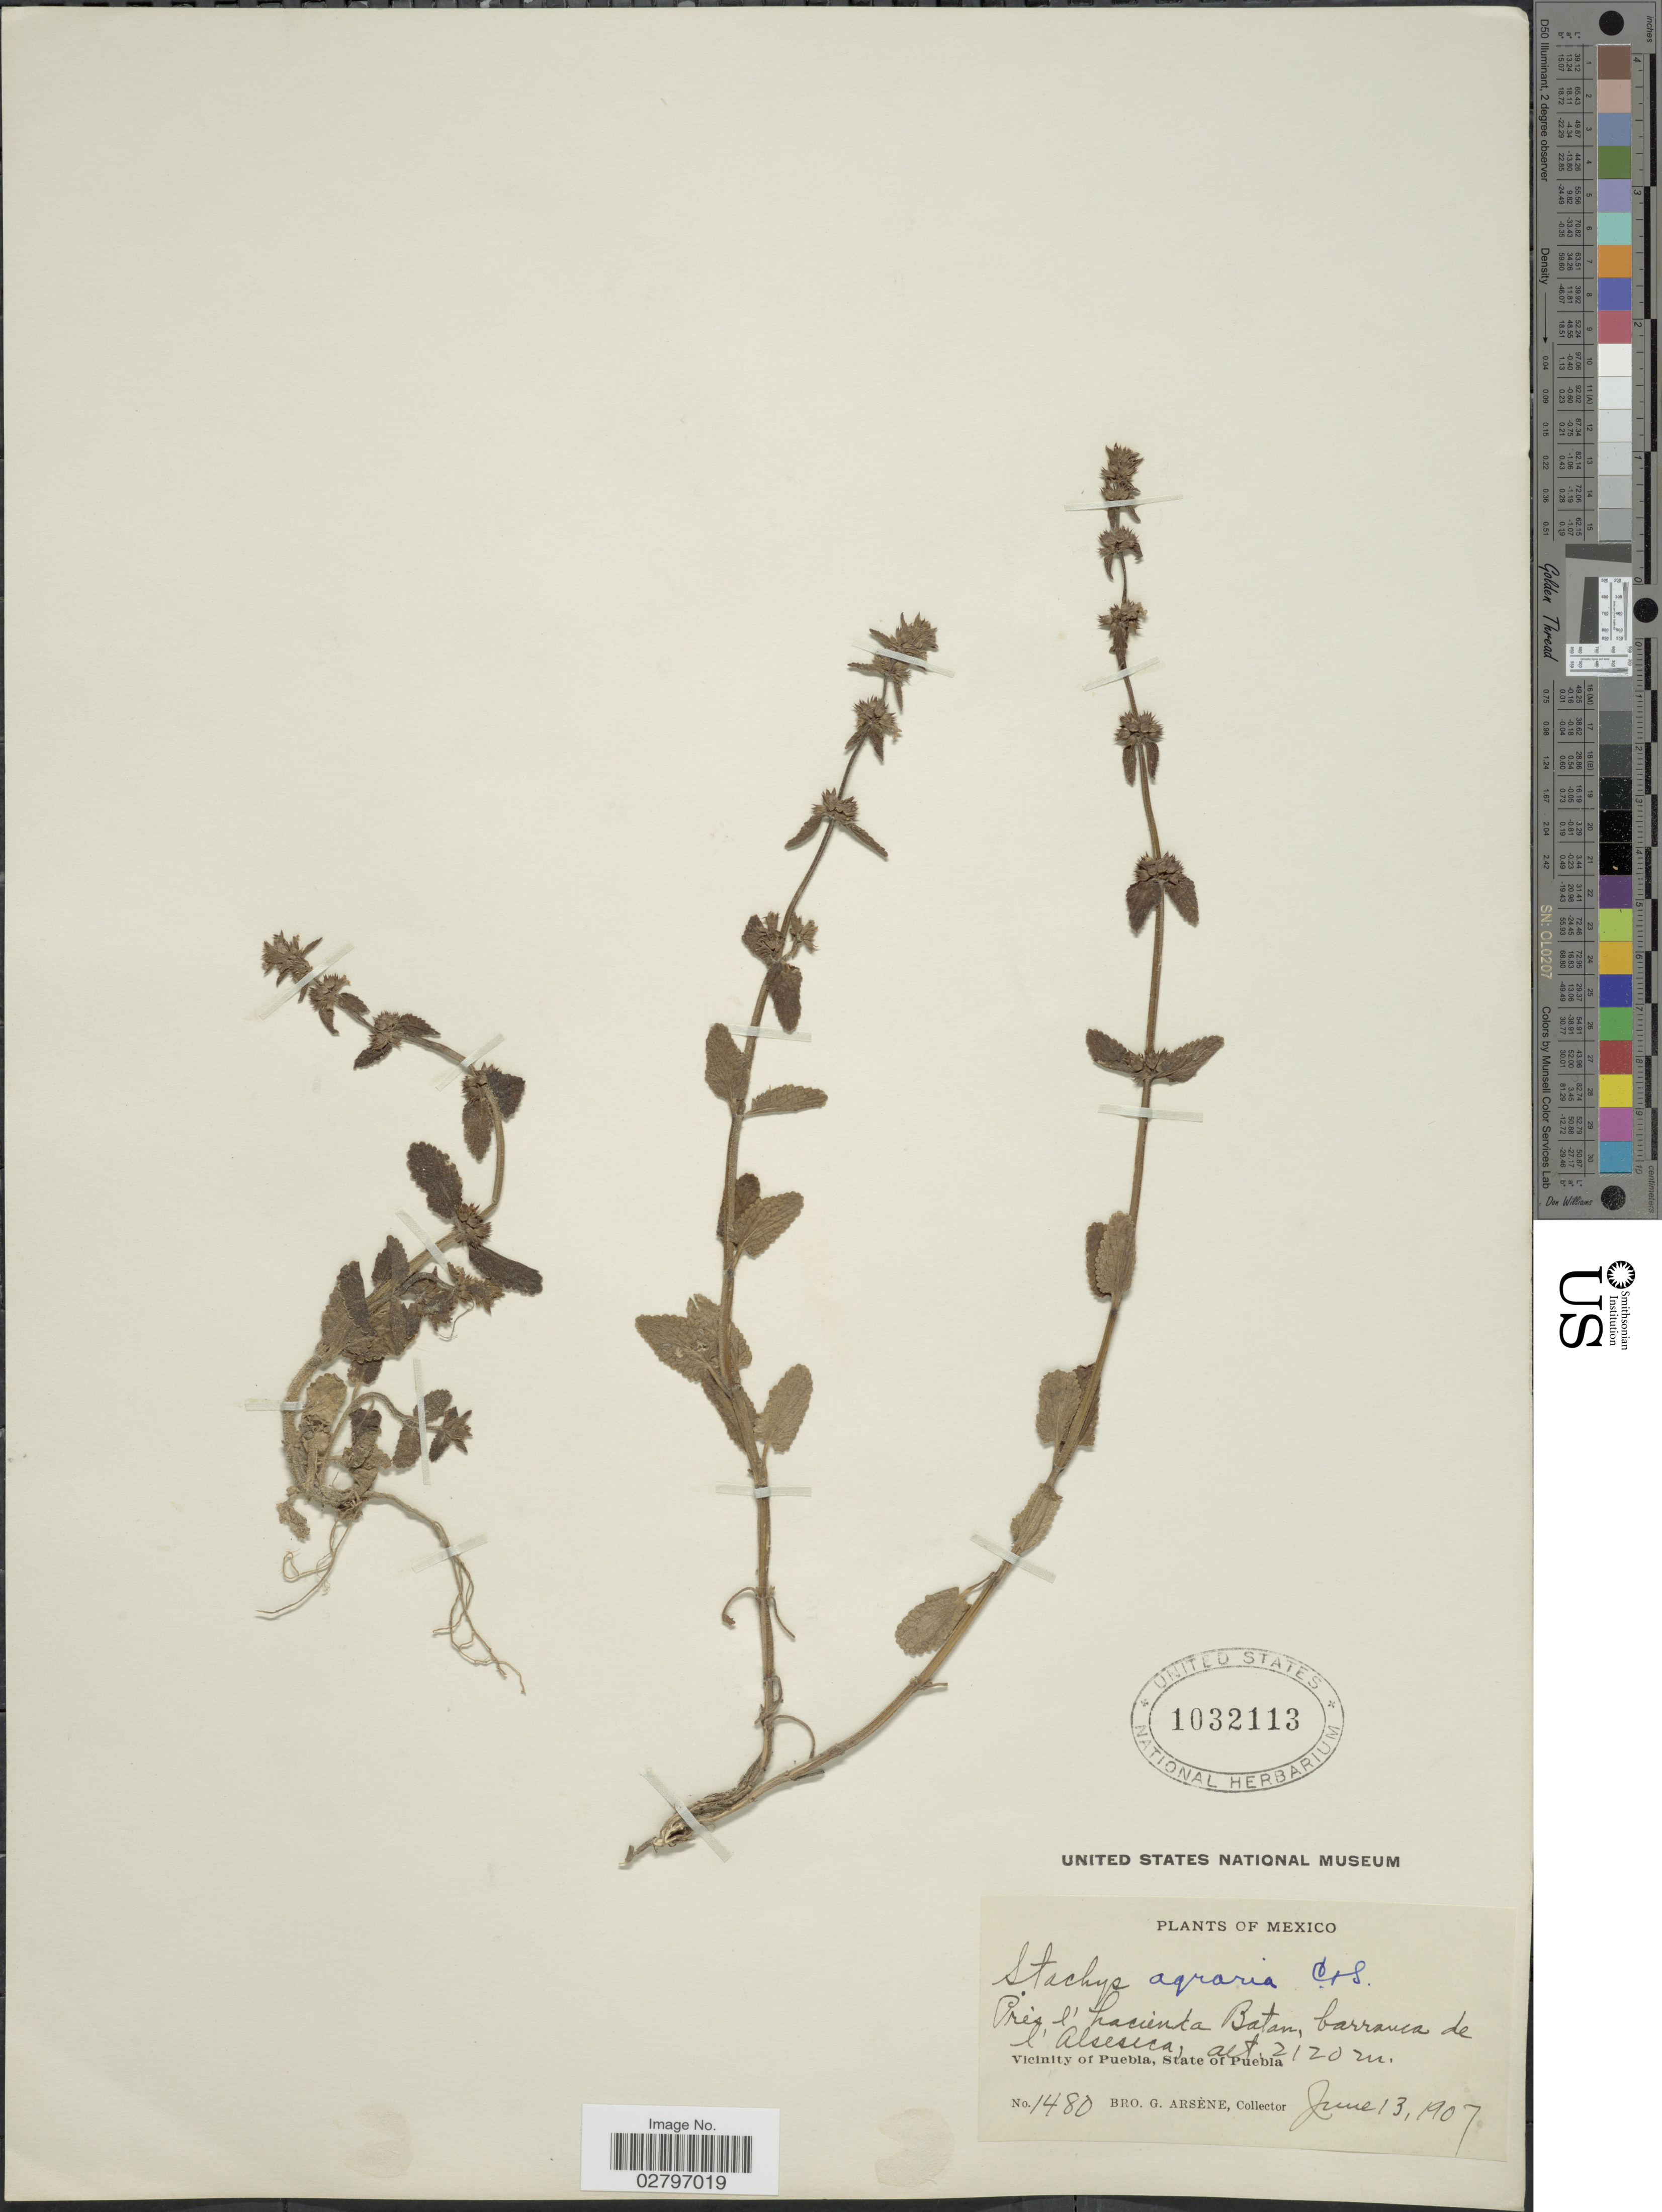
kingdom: Plantae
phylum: Tracheophyta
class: Magnoliopsida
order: Lamiales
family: Lamiaceae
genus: Stachys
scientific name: Stachys agraria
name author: Schltdl. & Cham.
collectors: Bro. G. Arsène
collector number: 1480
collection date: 1907-06-13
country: Mexico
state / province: Puebla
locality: Pres l'hacienda Batan, barranca de l'Alseseca, Vicinity of Puebla, State of Puebla.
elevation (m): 2120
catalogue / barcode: US 1032113